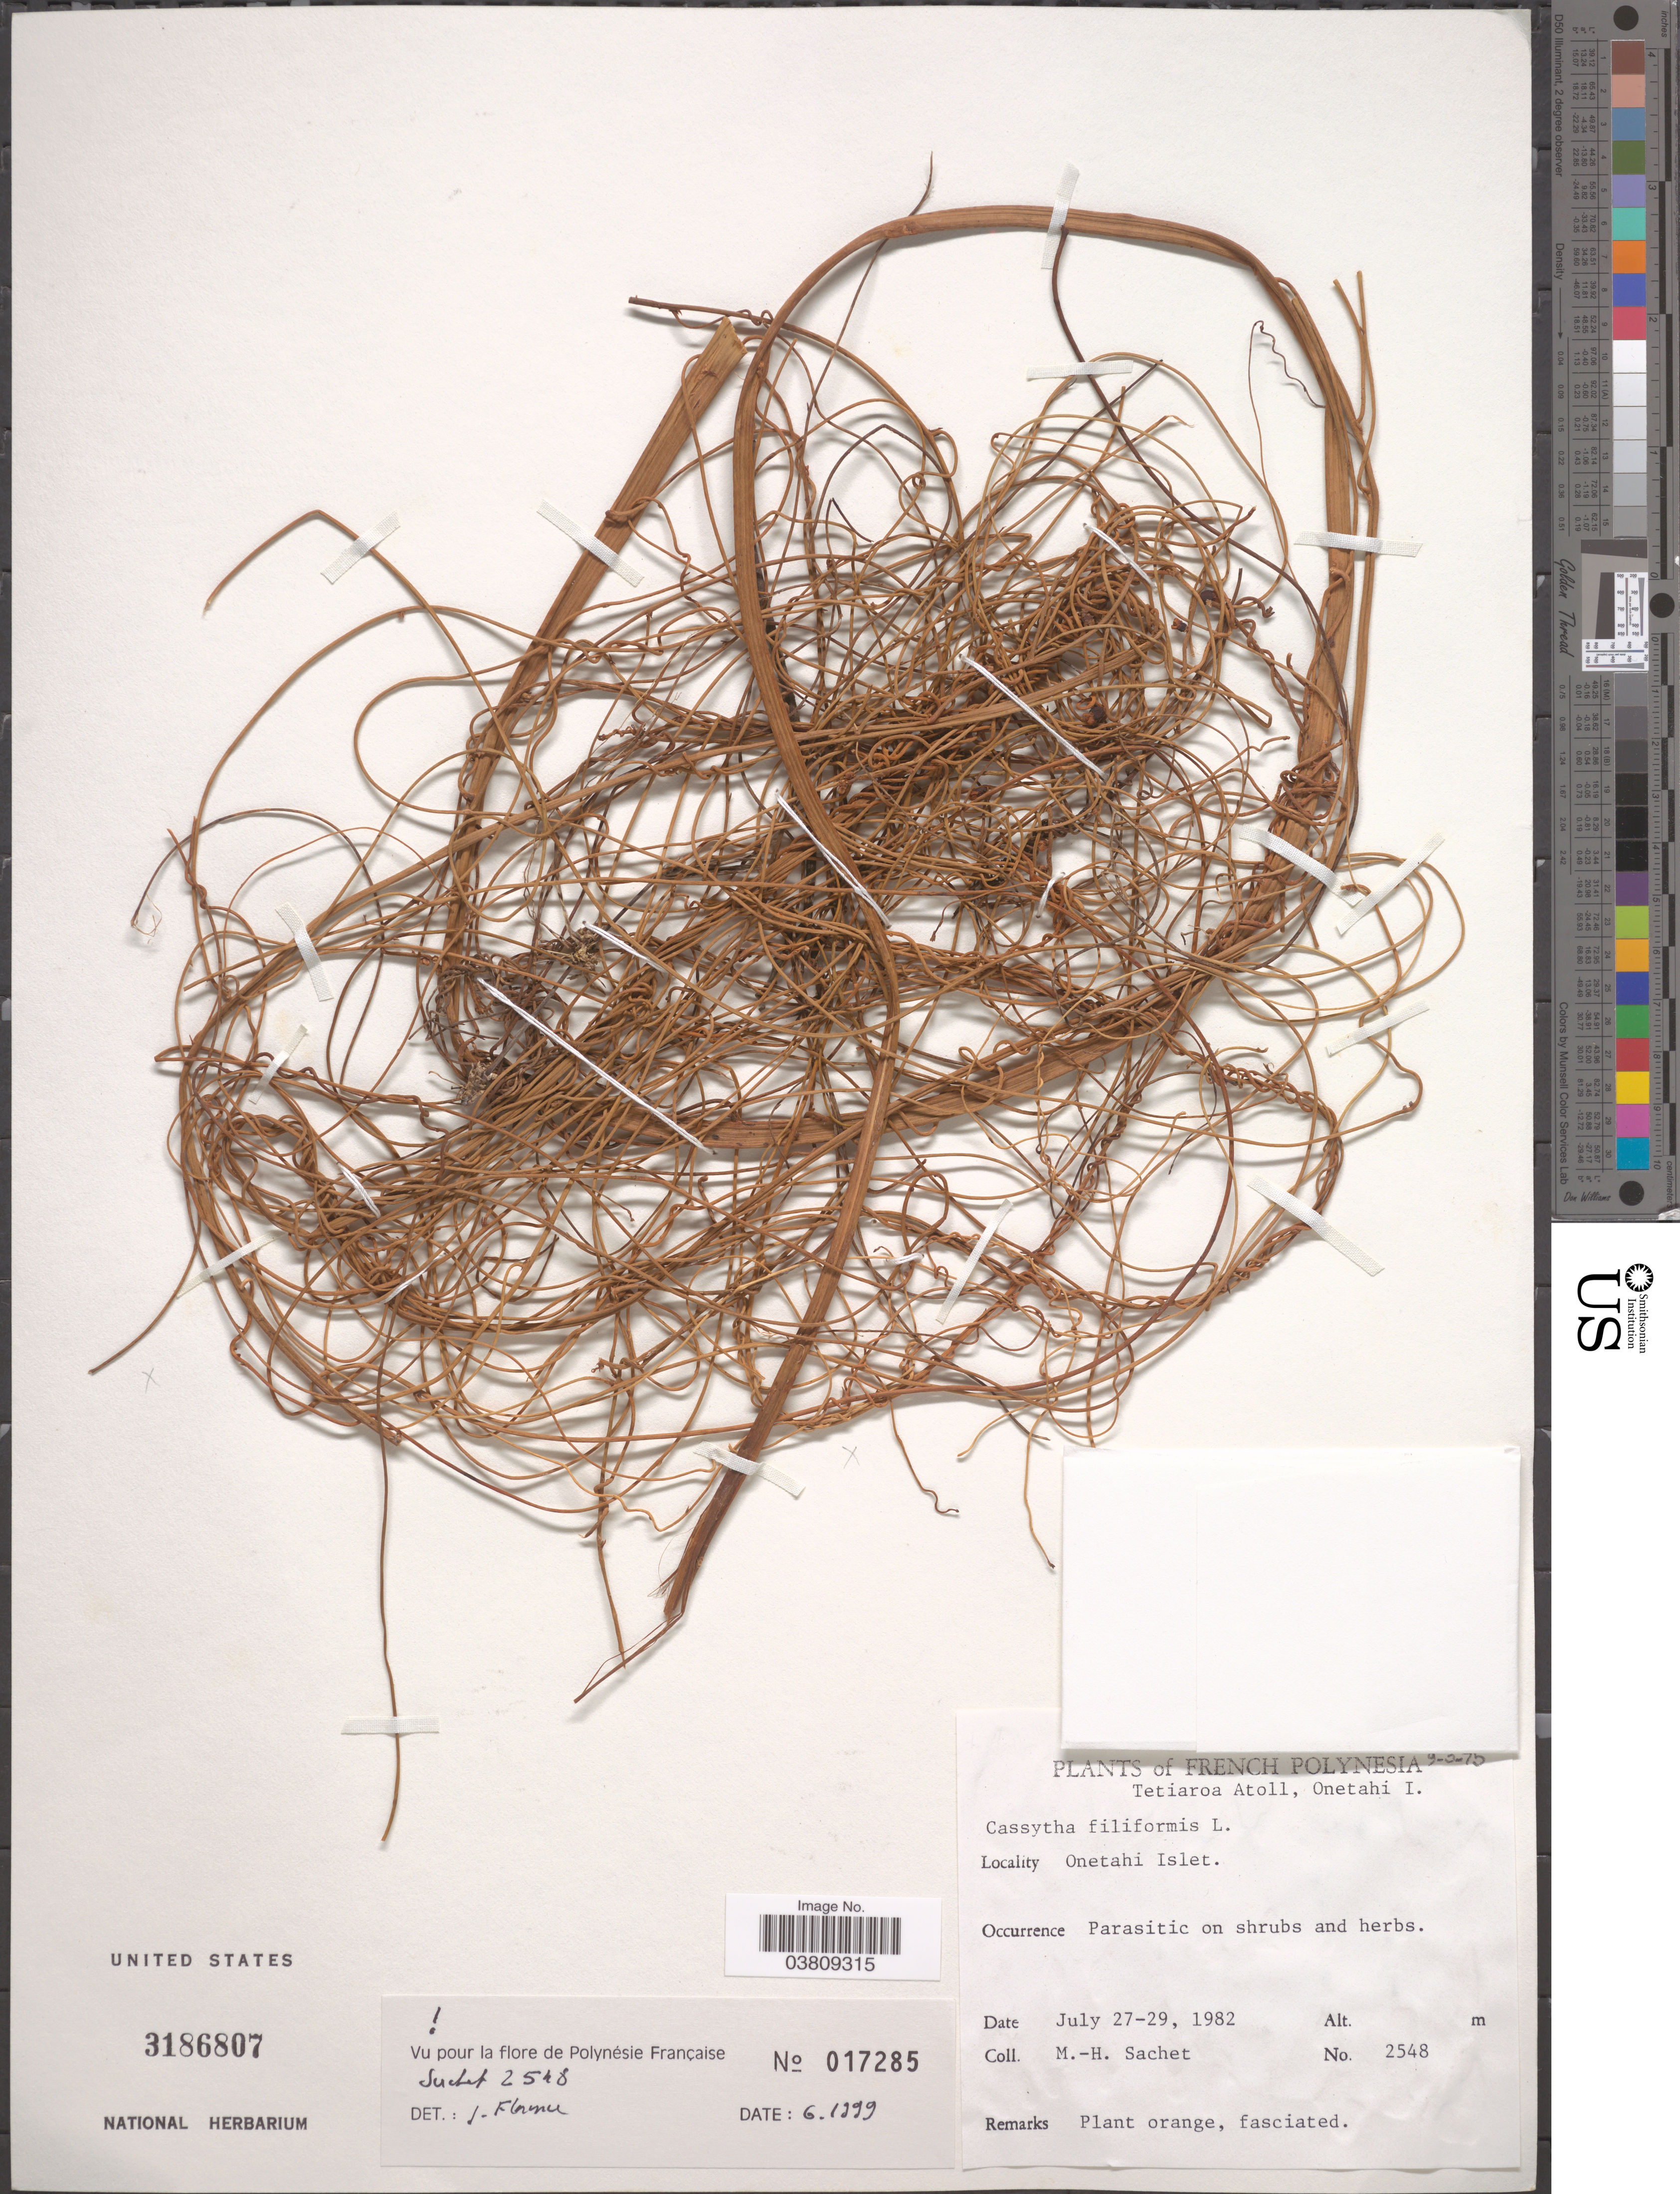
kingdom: Plantae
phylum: Tracheophyta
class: Magnoliopsida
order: Laurales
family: Lauraceae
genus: Cassytha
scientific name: Cassytha filiformis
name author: L.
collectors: M.-H. Sachet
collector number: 2548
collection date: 1982-07-27/1982-07-29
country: French Polynesia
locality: Tetiaroa Atoll, Onetahi I. Onetahi Islet.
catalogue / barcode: US 3186807